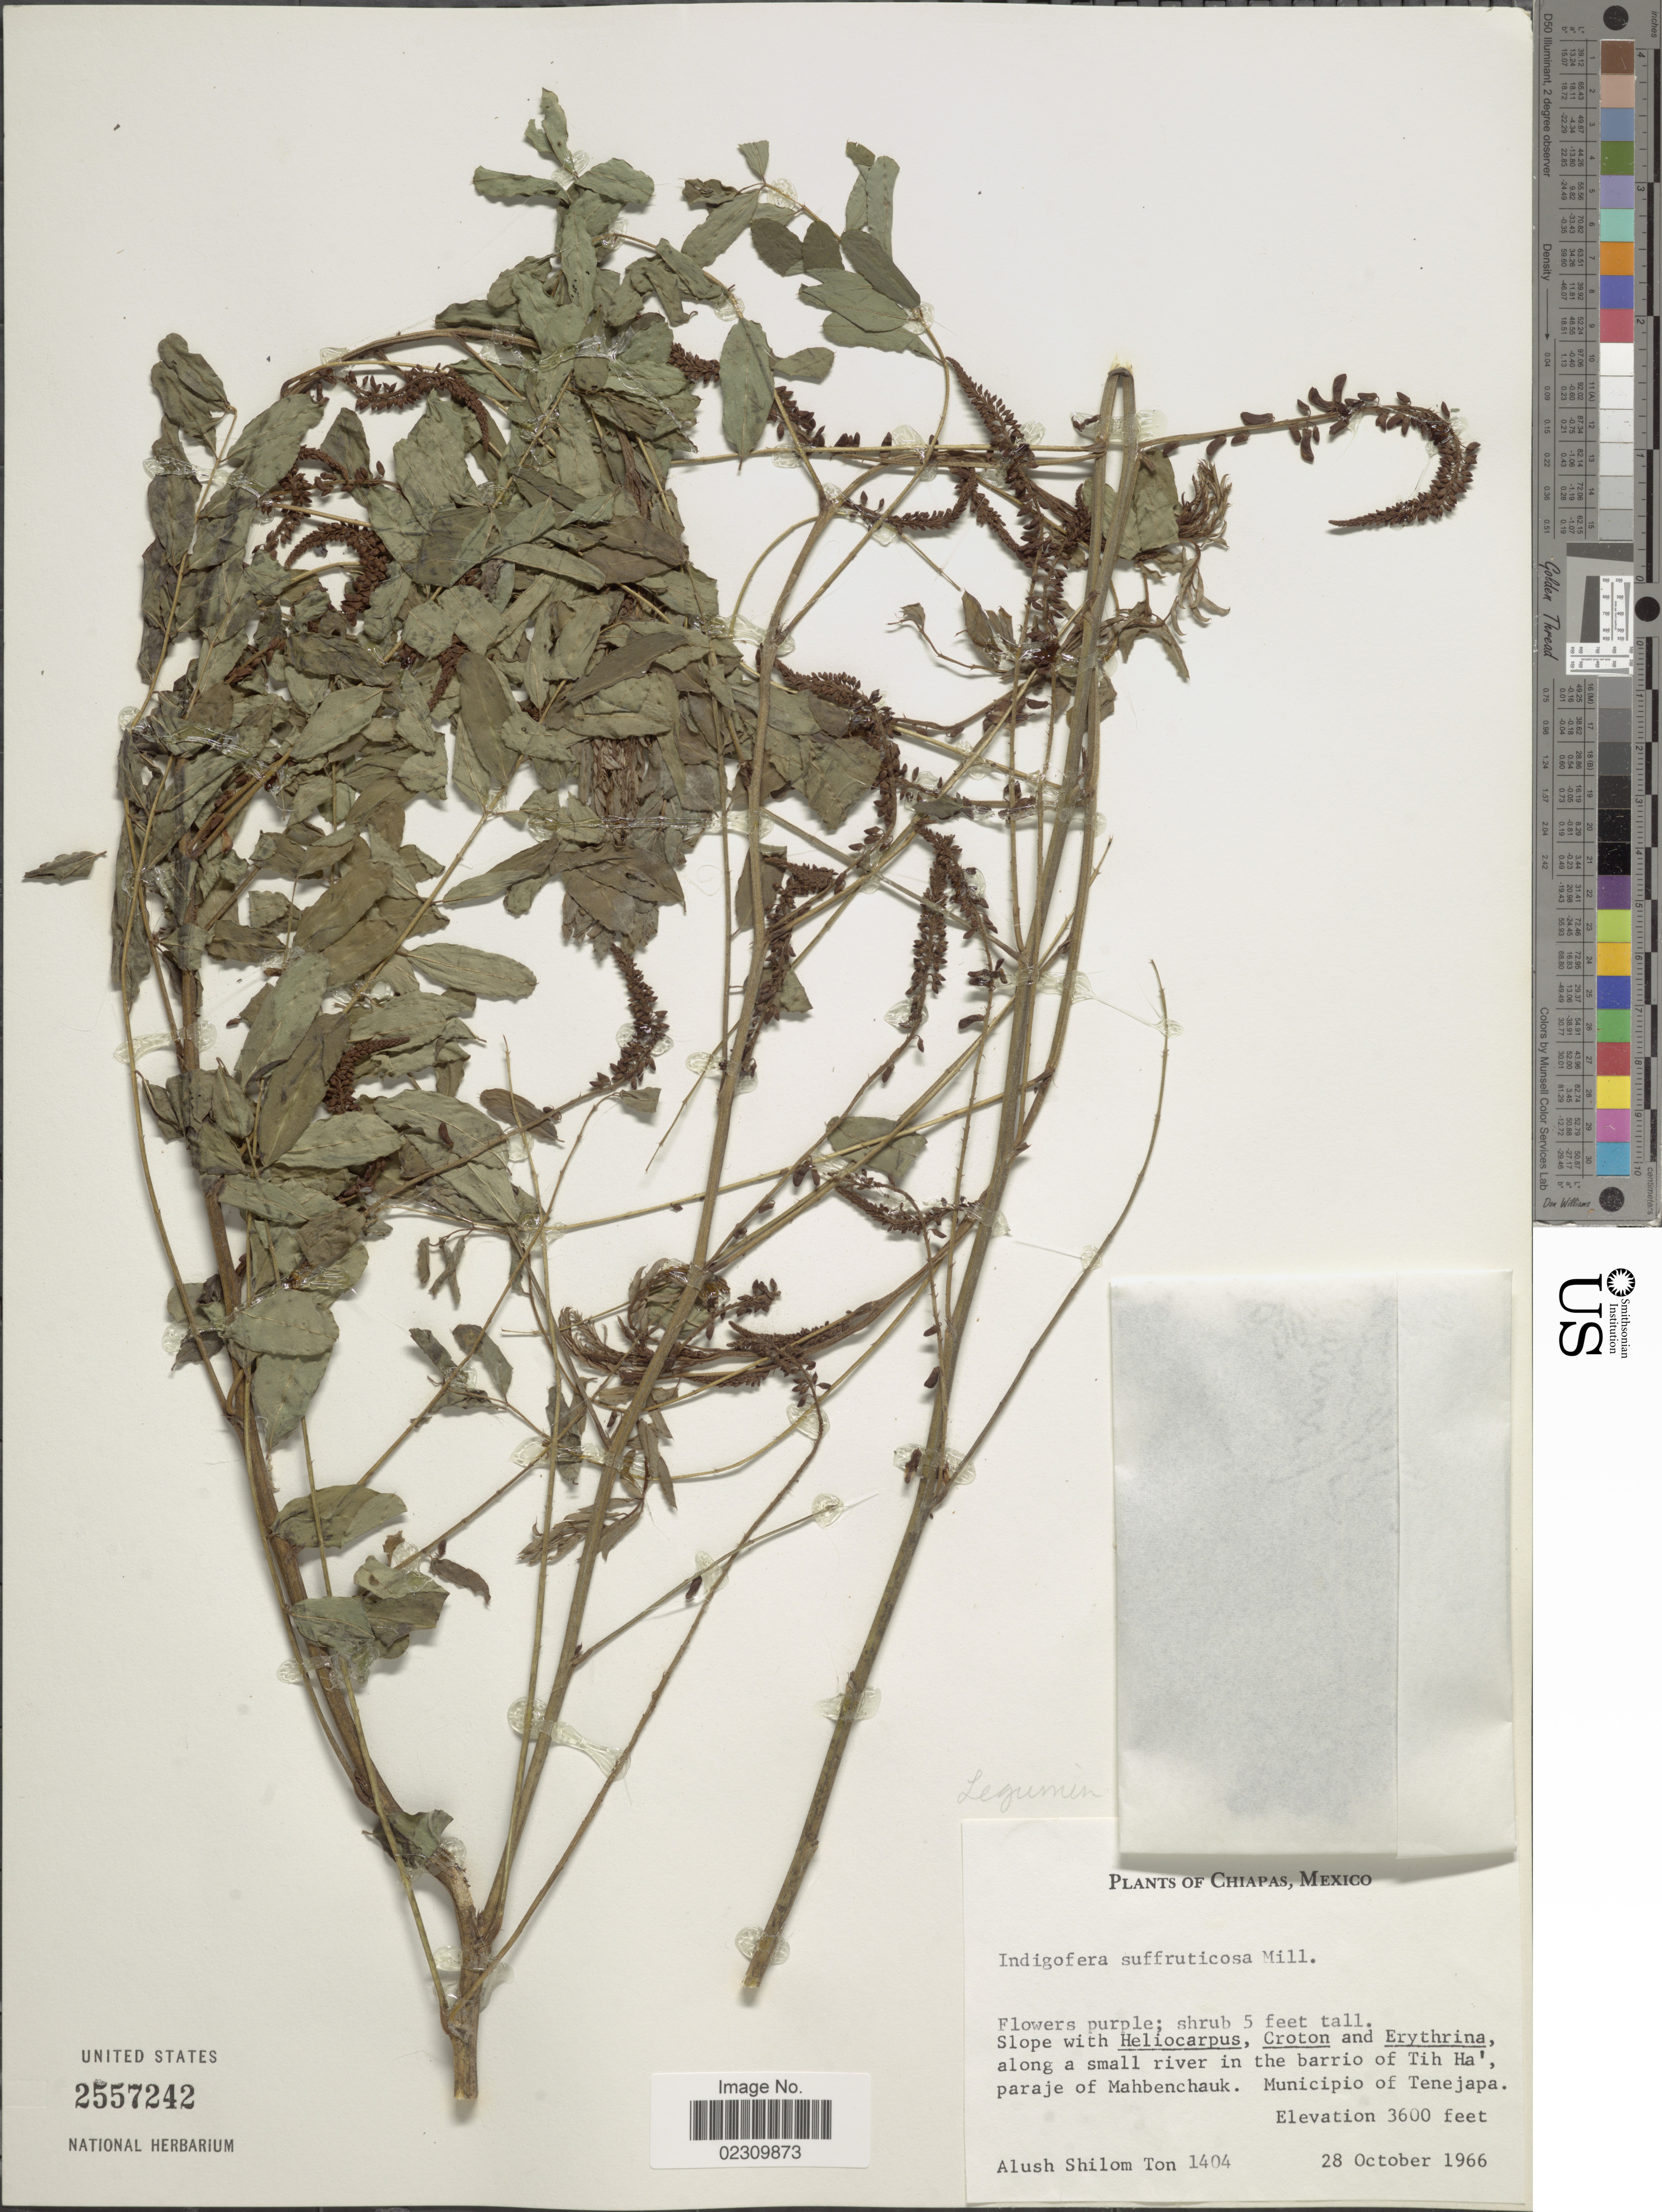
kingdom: Plantae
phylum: Tracheophyta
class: Magnoliopsida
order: Fabales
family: Fabaceae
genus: Indigofera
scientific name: Indigofera suffruticosa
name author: Mill.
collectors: A. S. Ton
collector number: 1404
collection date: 1966-10-28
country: Mexico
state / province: Chiapas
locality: Along a small river in the barrio of Tih Ha' paraje of Mahbenchauk. Municipio of Tenejapa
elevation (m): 1097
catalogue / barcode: US 2557242